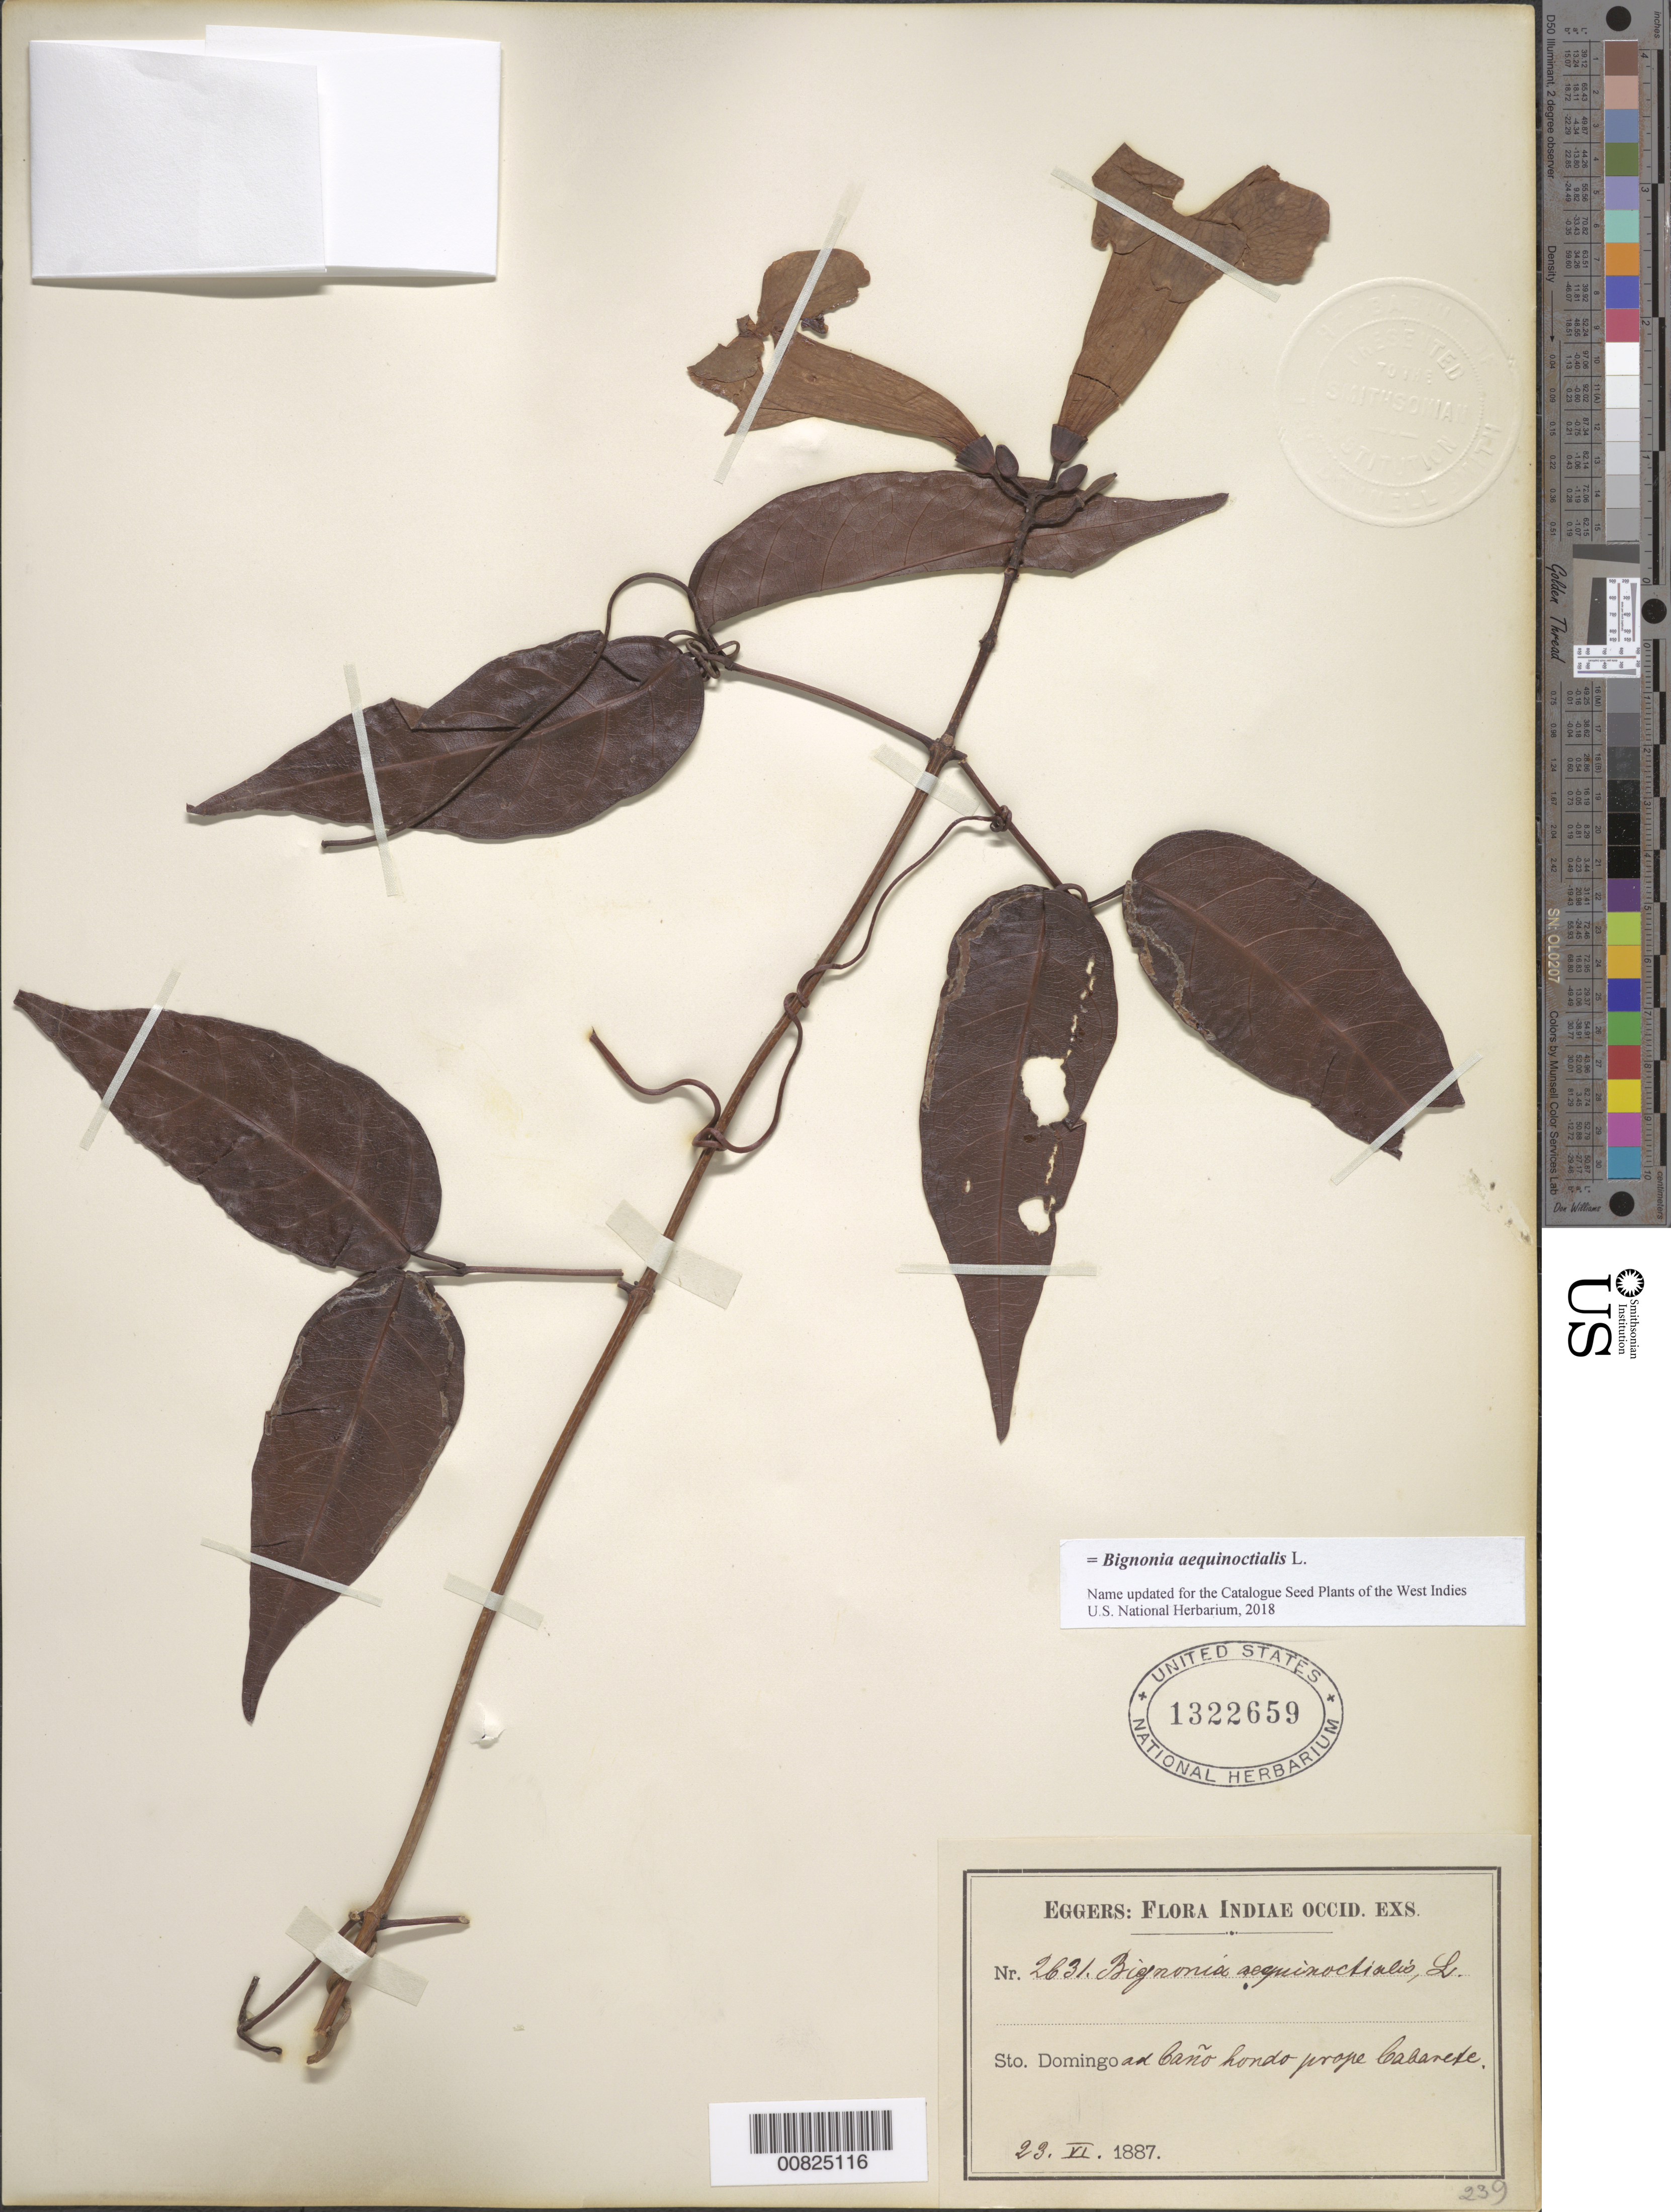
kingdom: Plantae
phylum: Tracheophyta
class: Magnoliopsida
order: Lamiales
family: Bignoniaceae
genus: Bignonia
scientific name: Bignonia aequinoctialis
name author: L.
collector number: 2631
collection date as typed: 23 Jun 1887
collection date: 1887-06-23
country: Dominican Republic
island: Hispaniola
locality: Caño Hondo, "Cabanete"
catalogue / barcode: US 1322659